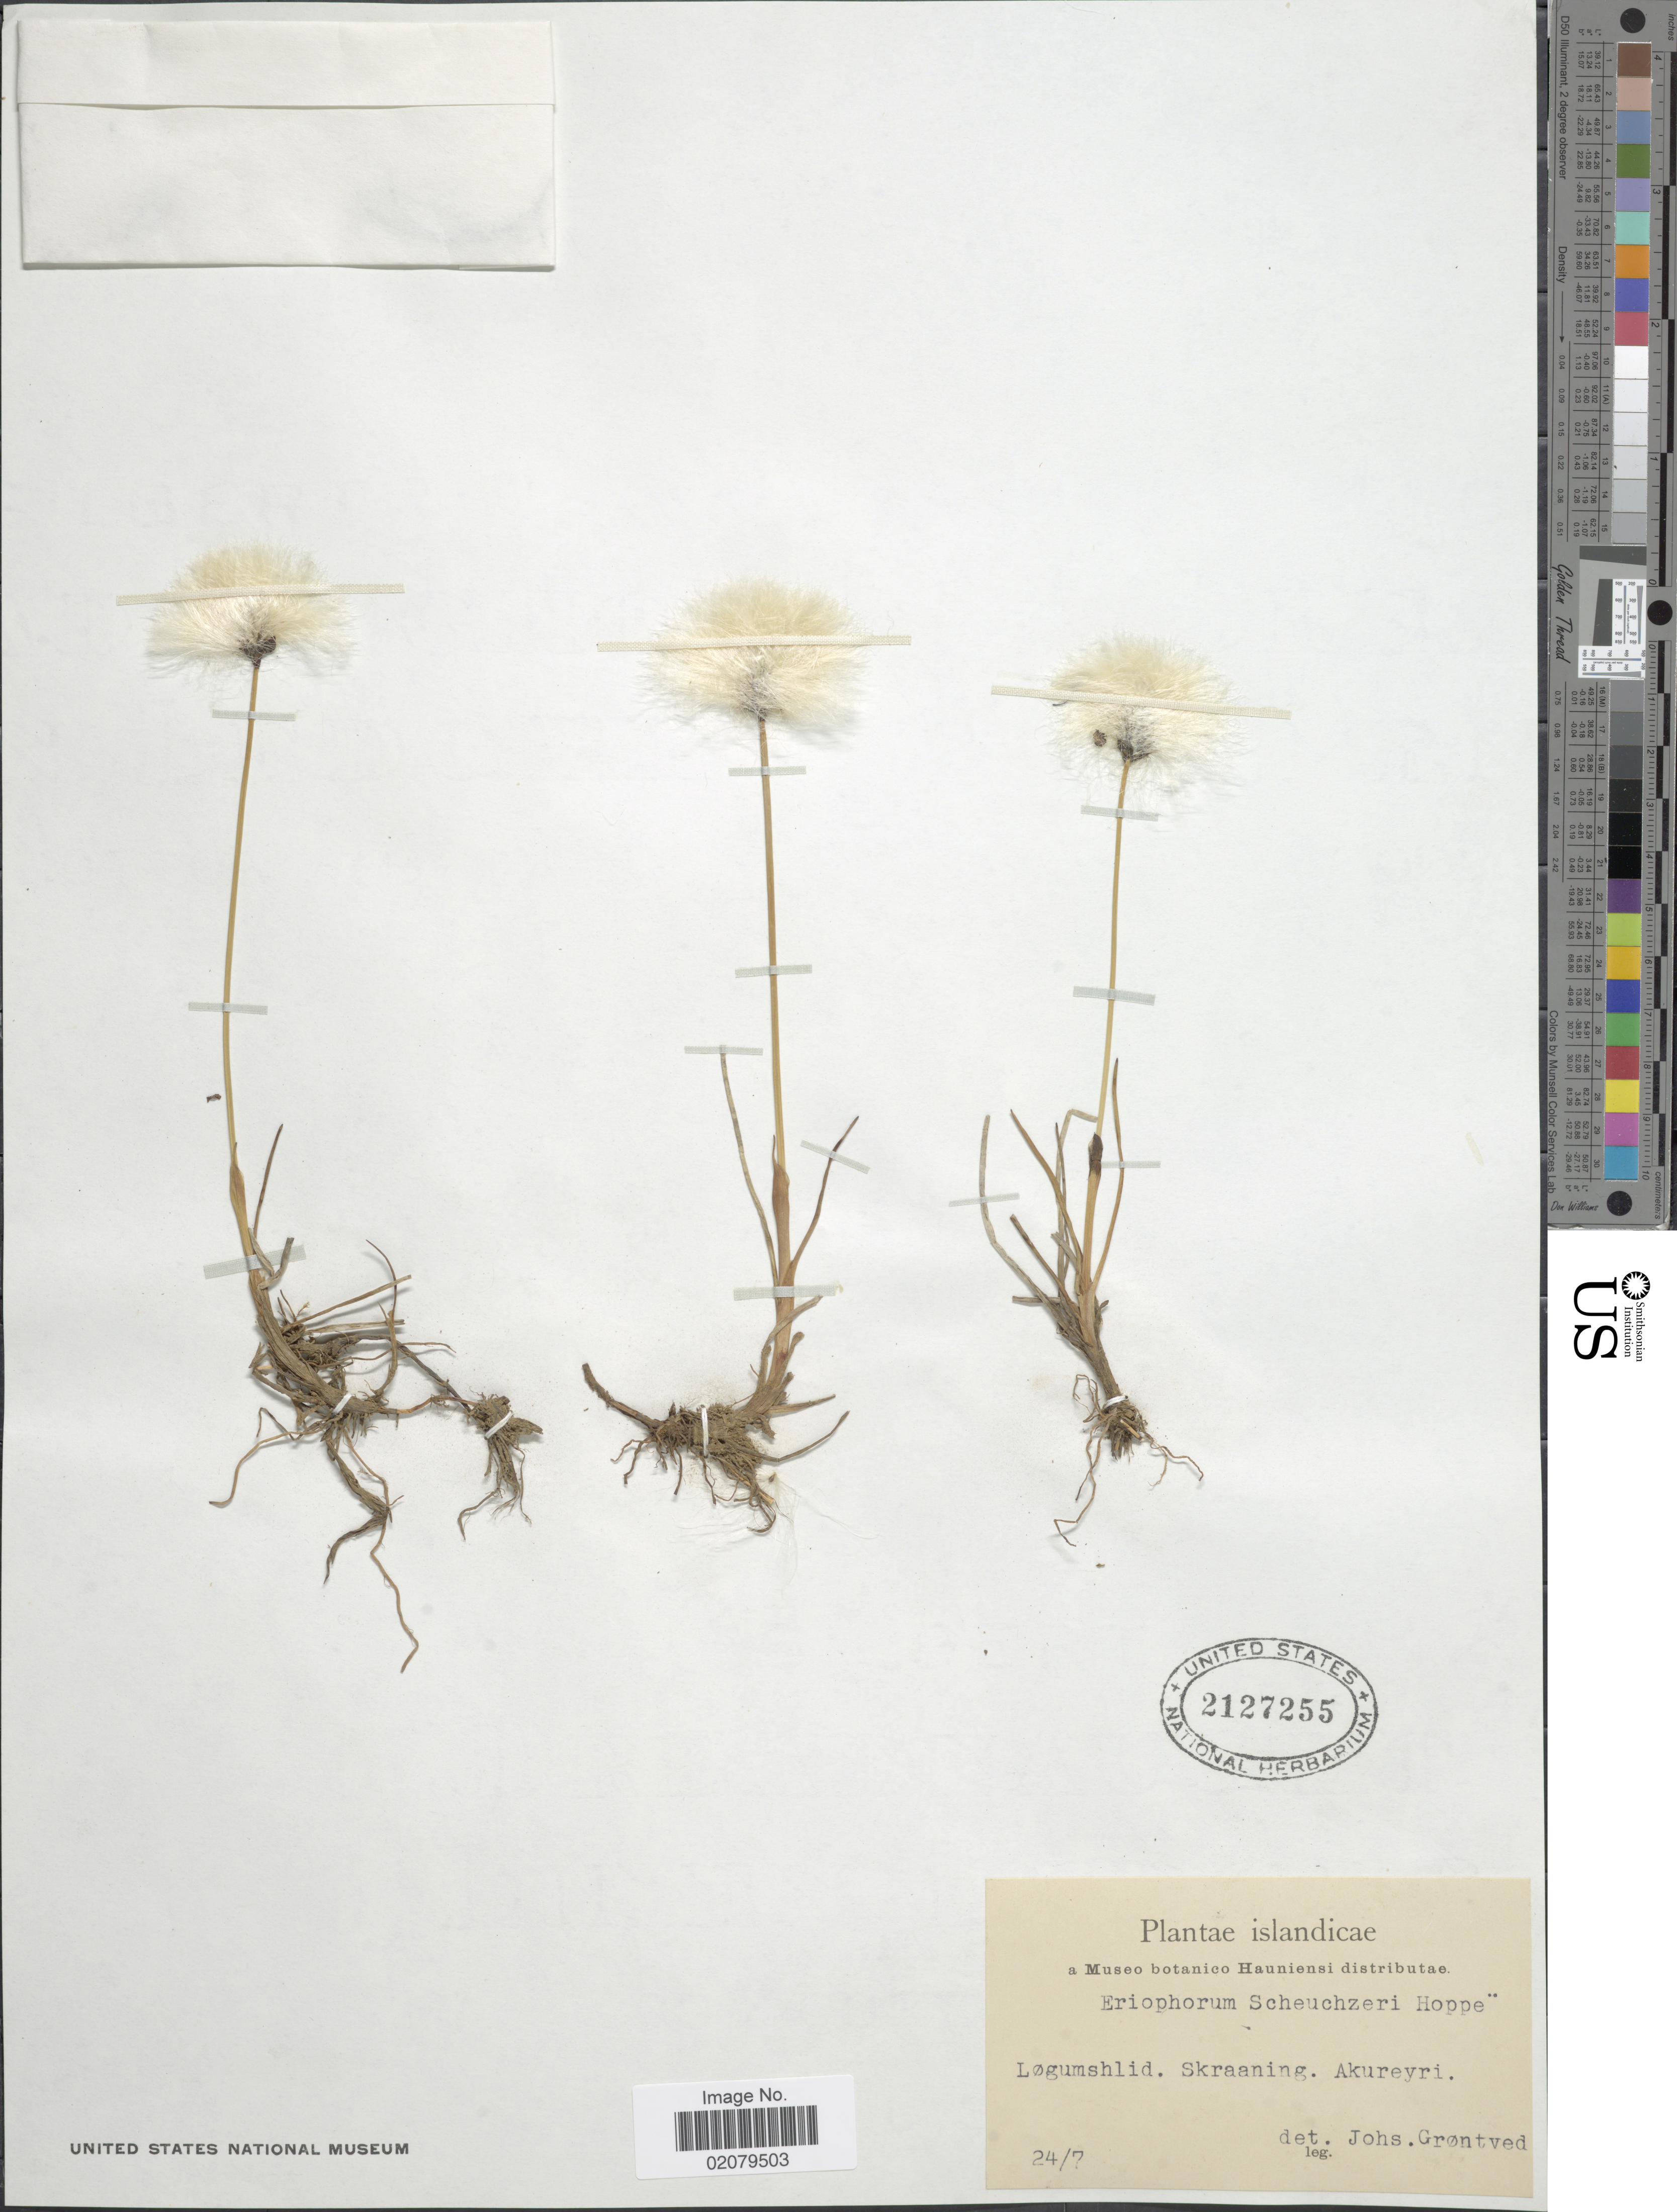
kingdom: Plantae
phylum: Tracheophyta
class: Liliopsida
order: Poales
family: Cyperaceae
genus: Eriophorum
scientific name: Eriophorum scheuchzeri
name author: Hoppe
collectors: J. Gröntved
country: Iceland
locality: Islandicae, Logumshlid, Skraaning, Akureyri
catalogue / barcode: US 2127255